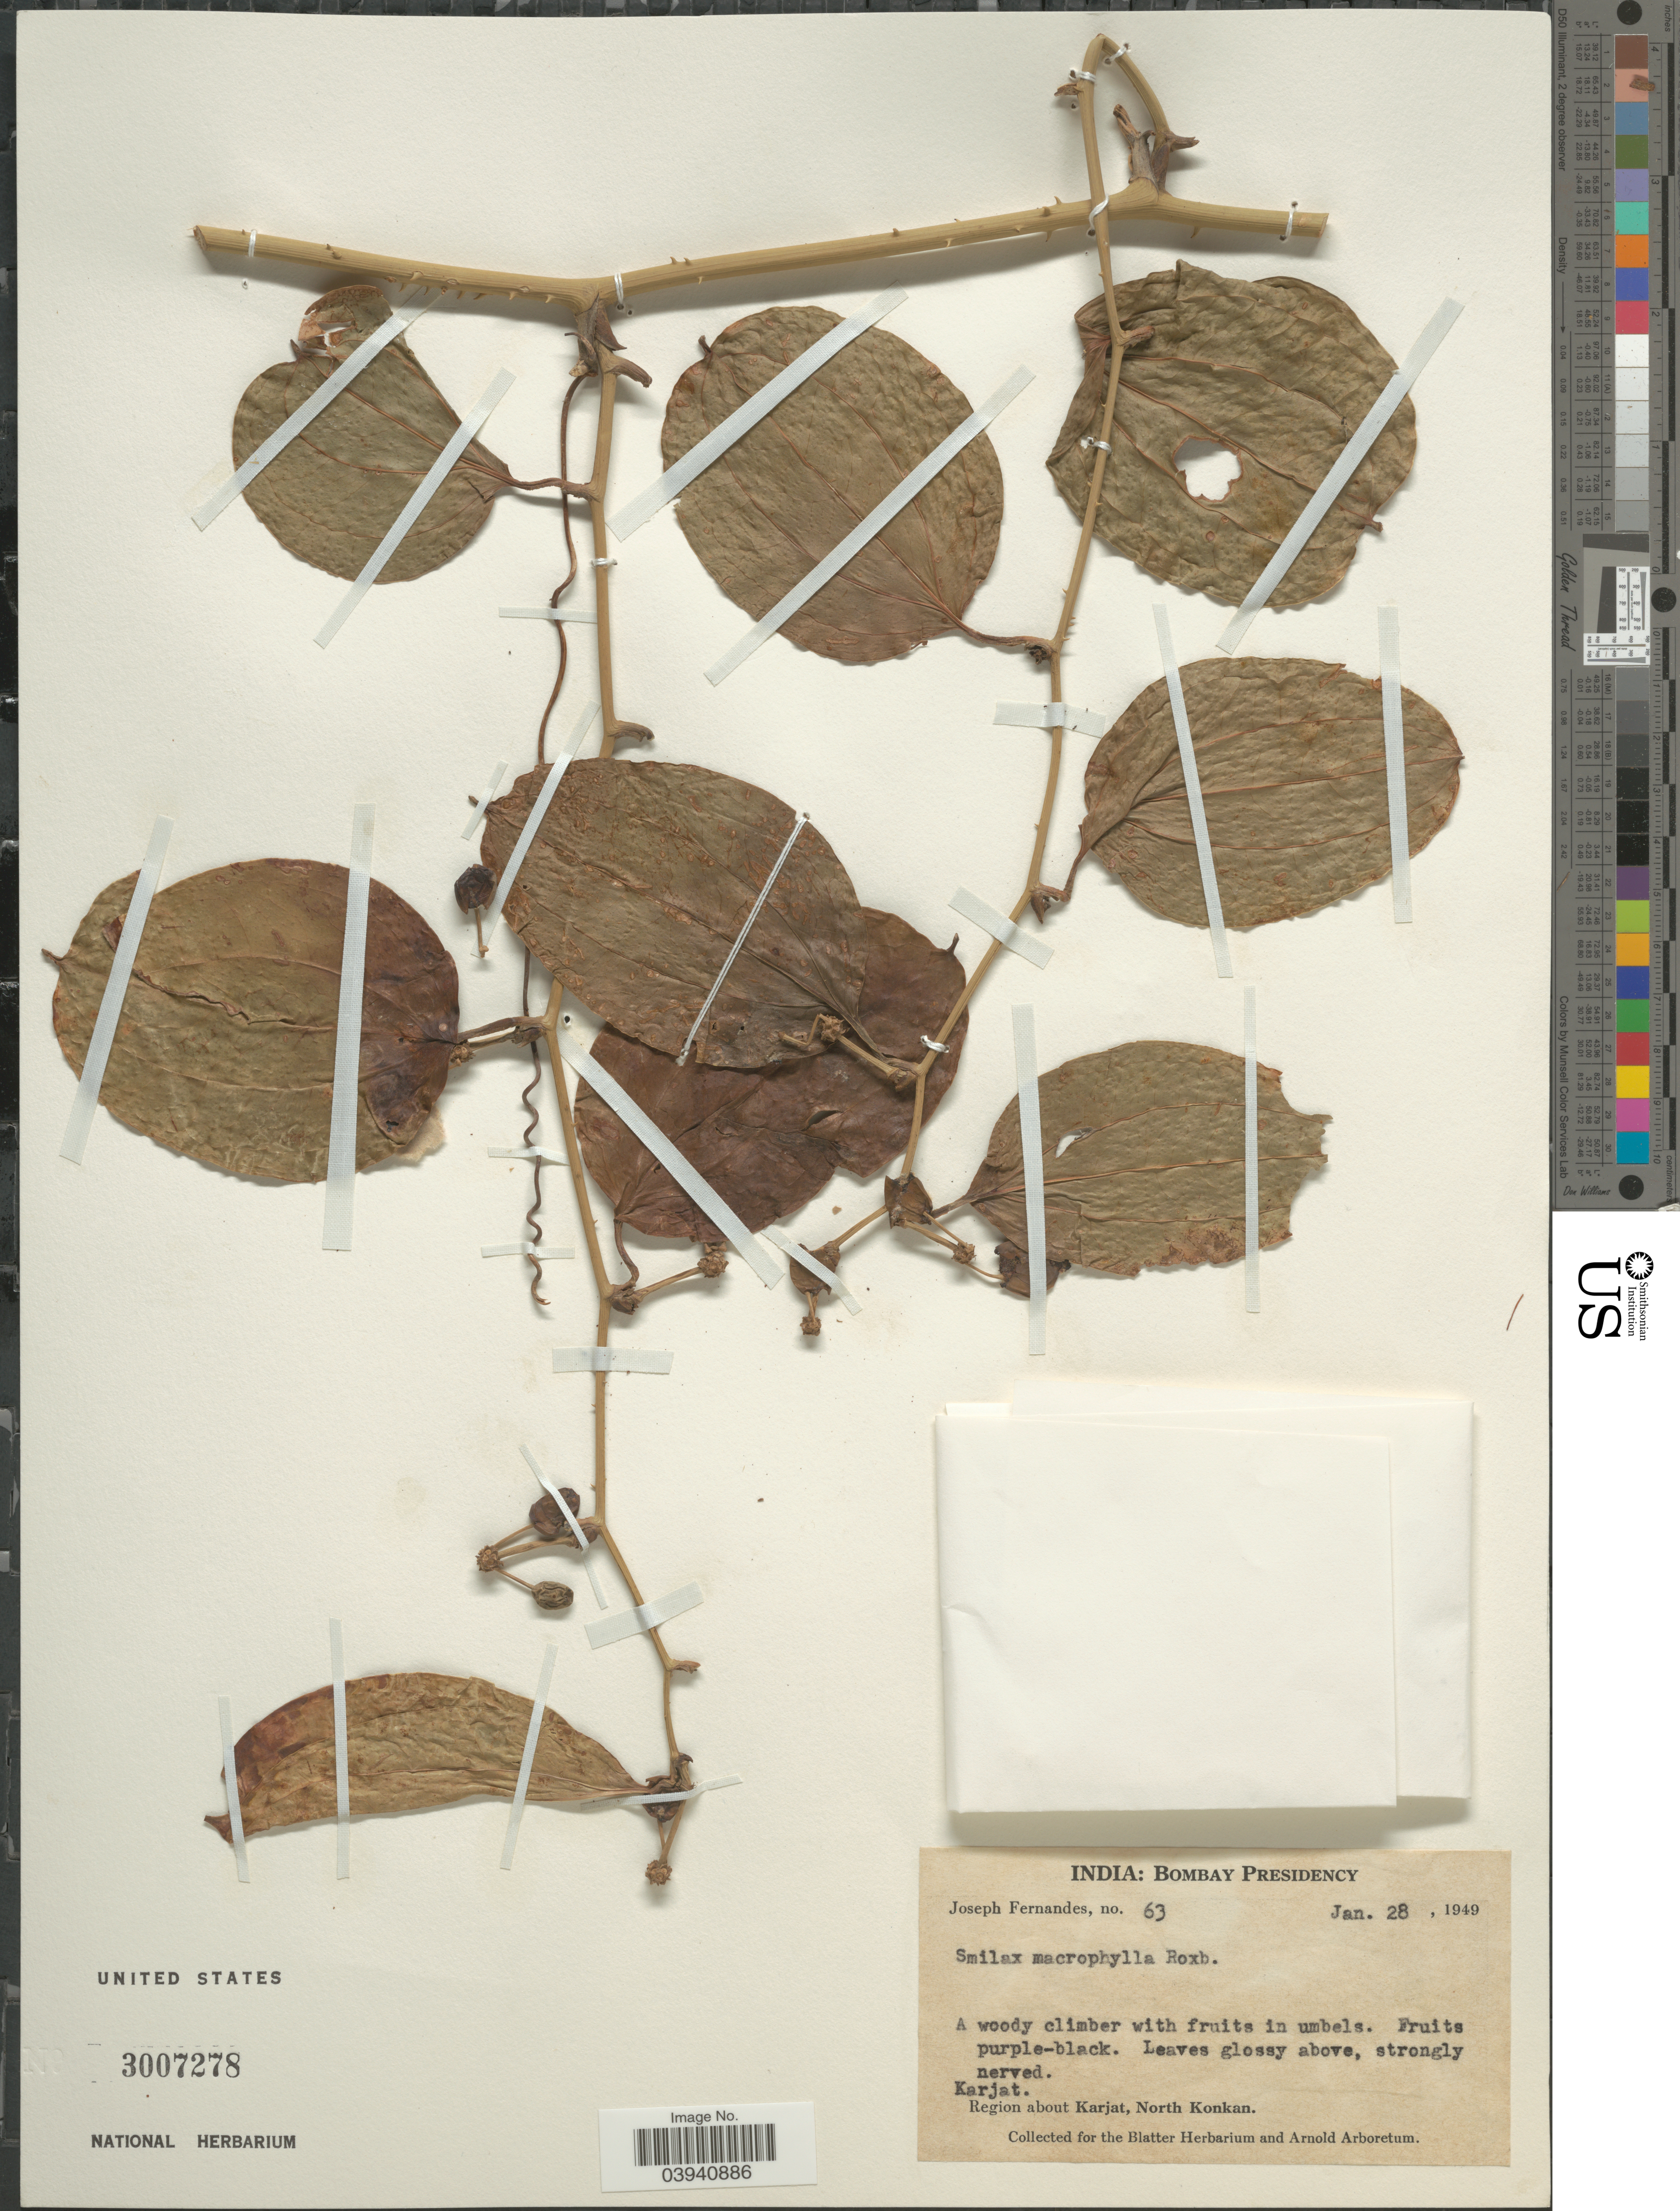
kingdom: Plantae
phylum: Tracheophyta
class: Liliopsida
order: Liliales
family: Smilacaceae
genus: Smilax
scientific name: Smilax ovalifolia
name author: Roxb. ex D. Don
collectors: J. Fernandes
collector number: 63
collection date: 1949-01-28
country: India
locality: Bombay Presidency. Karjat. Region about Karjat, North Konkan.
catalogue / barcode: US 3007278